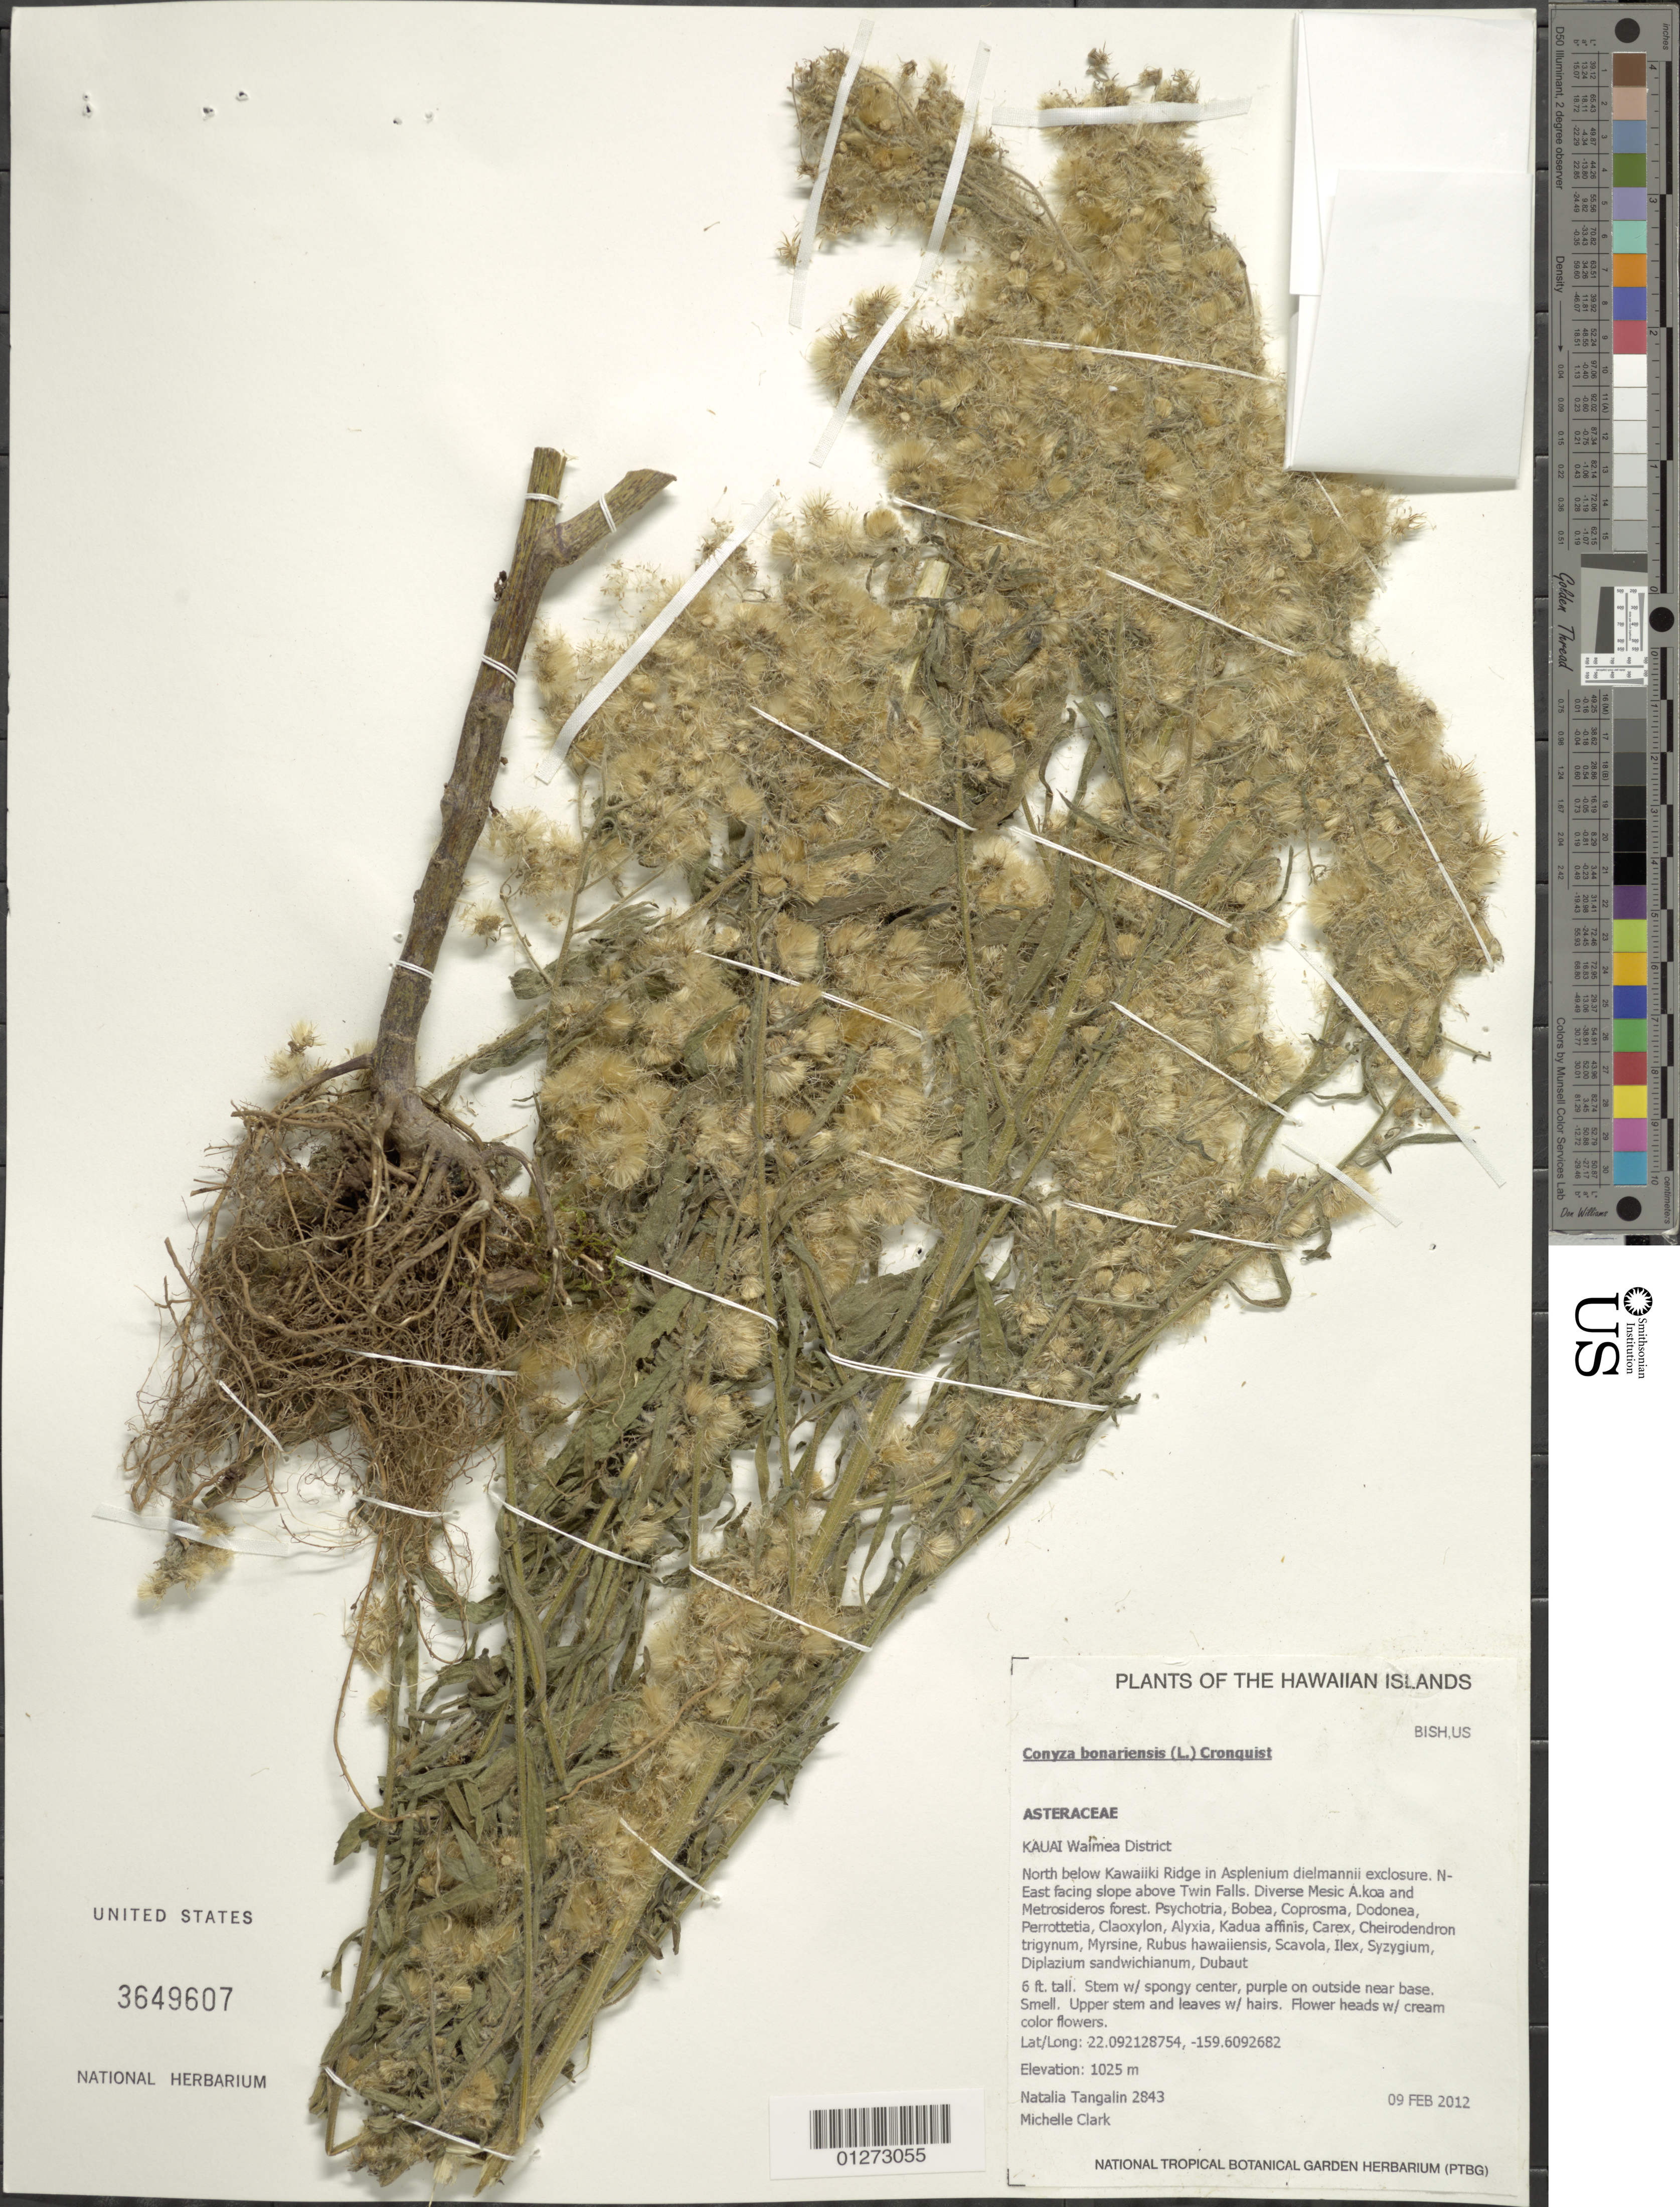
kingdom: Plantae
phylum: Tracheophyta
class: Magnoliopsida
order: Asterales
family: Asteraceae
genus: Erigeron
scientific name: Erigeron bonariensis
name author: L.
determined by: Wagner, W. L., (BOT), Smithsonian Institution - National Museum of Natural History (UNITED STATES)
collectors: N. Tangalin & M. Clark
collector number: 2843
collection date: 2012-02-09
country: United States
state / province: Hawaii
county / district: Kauai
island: Kaua'i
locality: Waimea District, North below Kawaiiki Ridge in Asplenium dielmannii exclosure, NE facing slope above Twin Falls.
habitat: Diverse mesic forest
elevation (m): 1025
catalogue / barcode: US 3649607